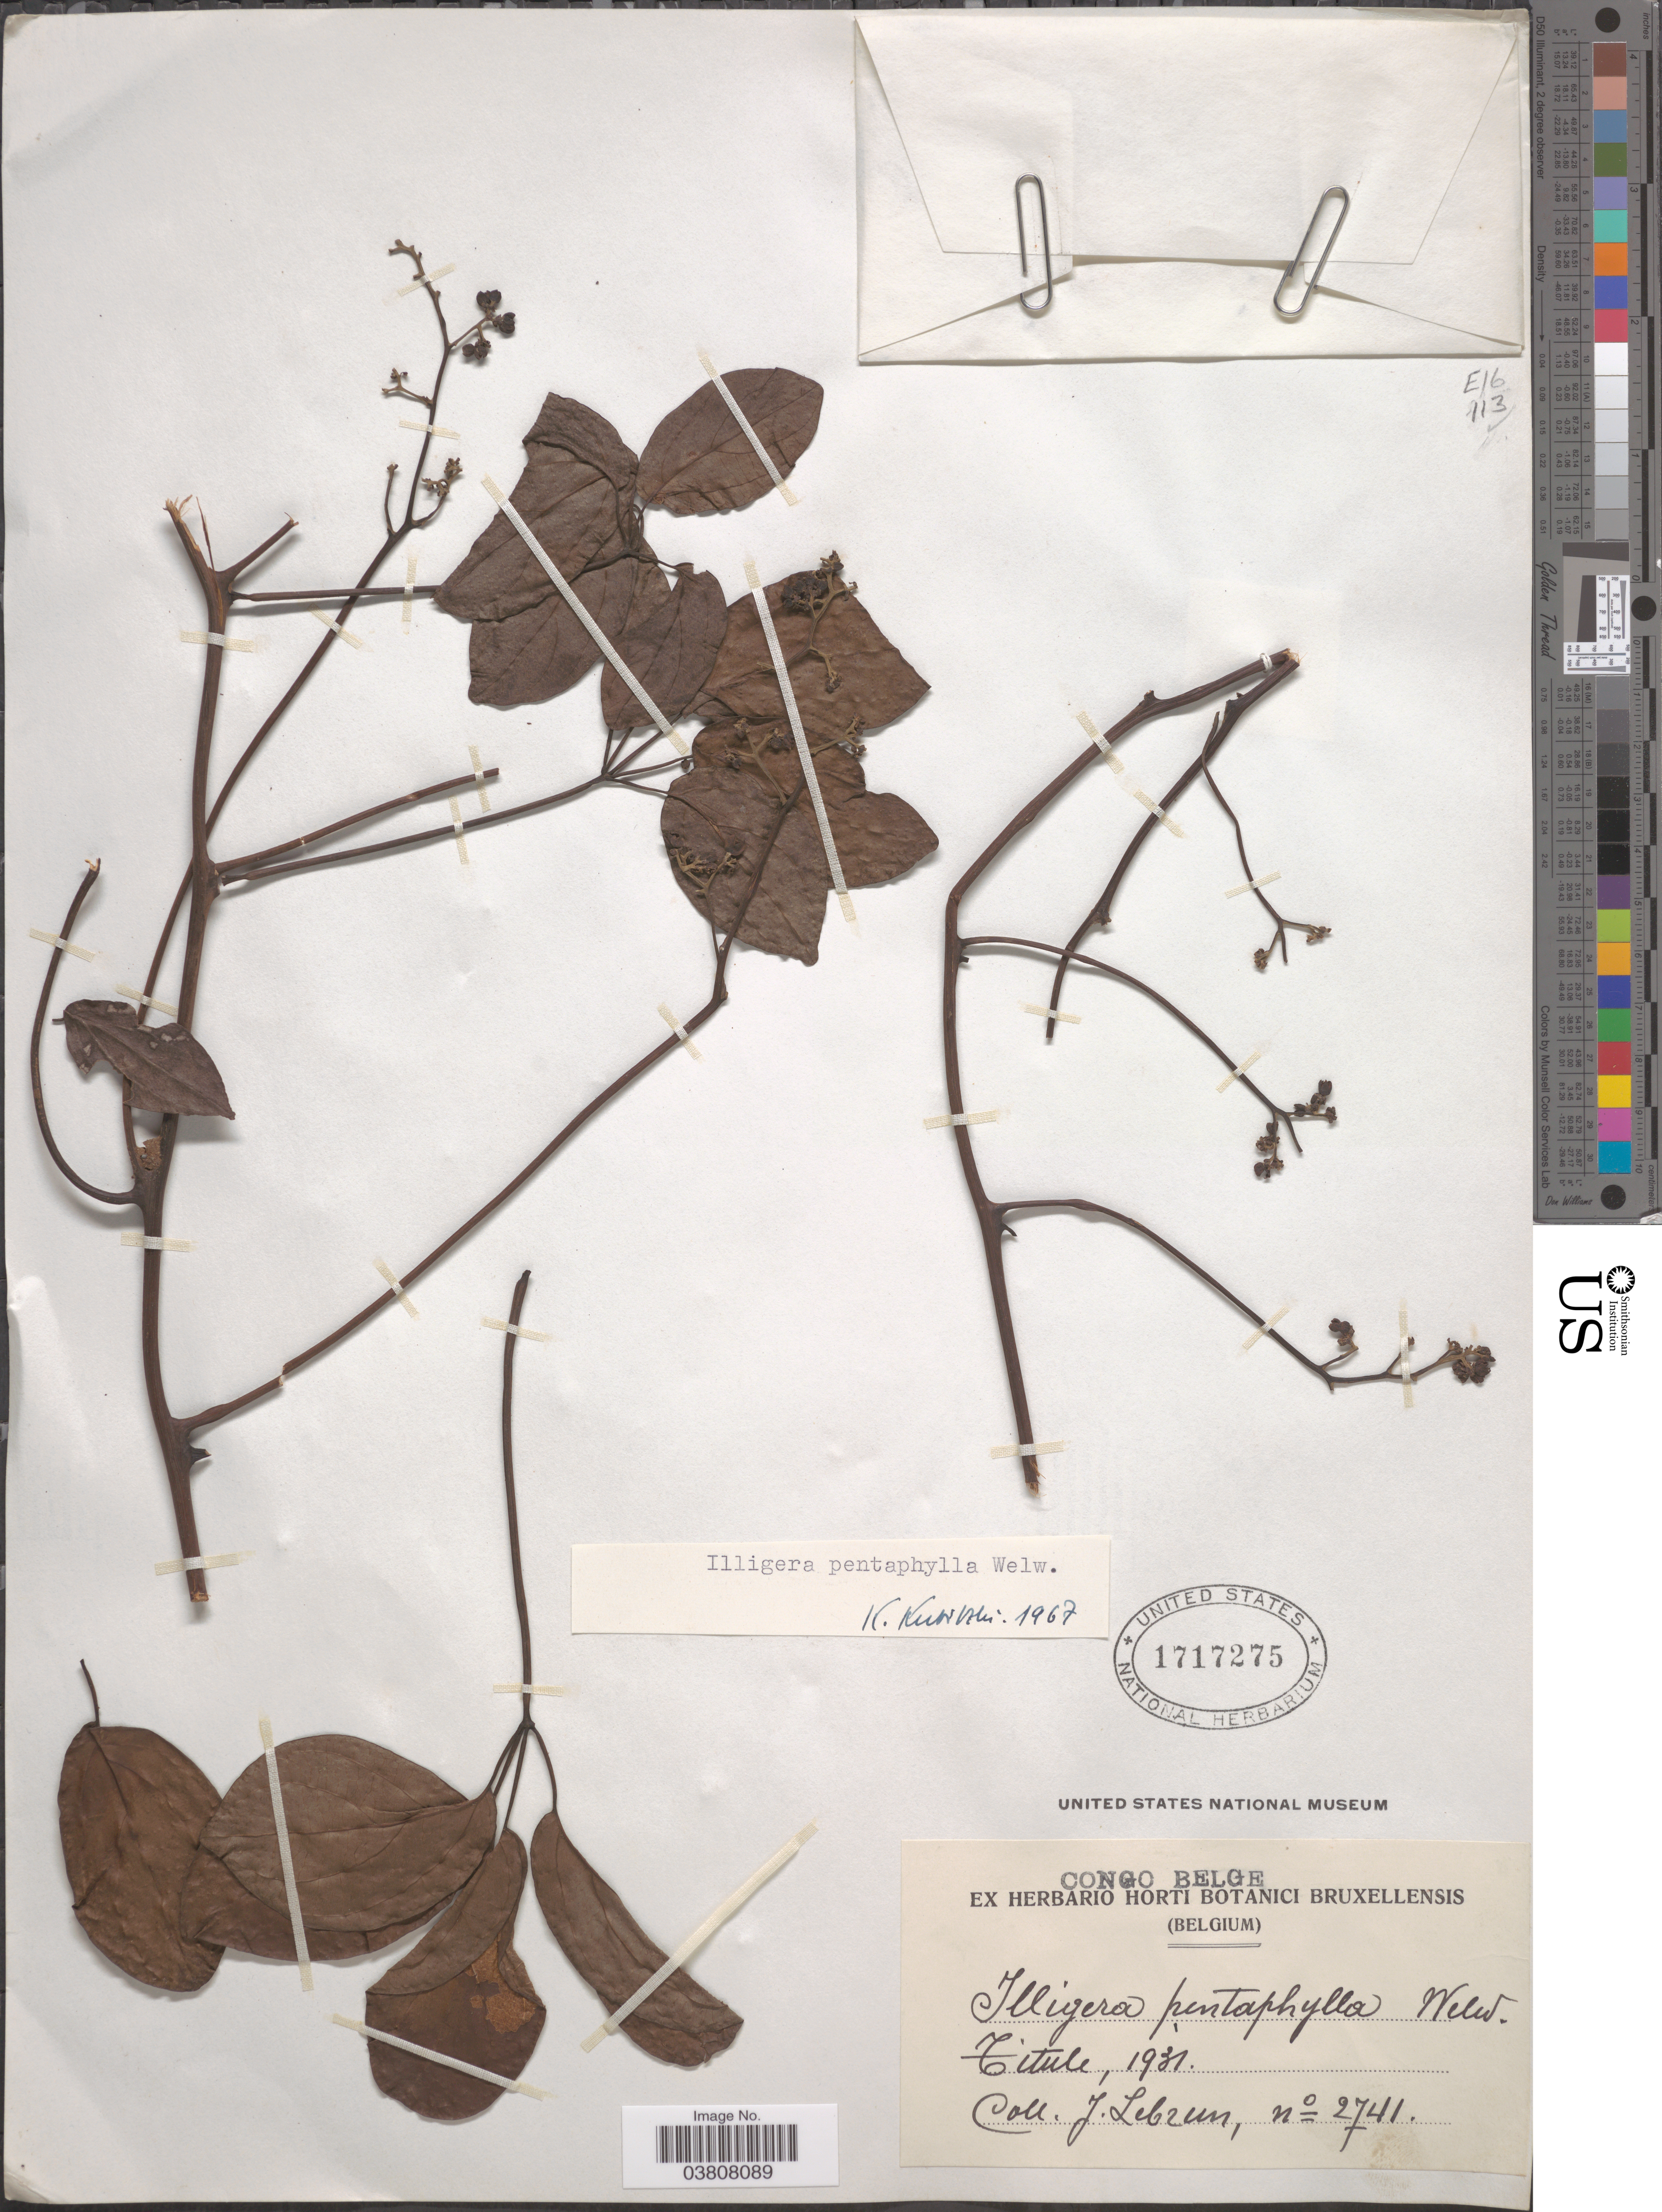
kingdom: Plantae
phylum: Tracheophyta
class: Magnoliopsida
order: Laurales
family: Hernandiaceae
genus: Illigera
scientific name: Illigera pentaphylla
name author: Welw.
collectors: J. A. Lebrun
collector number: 2741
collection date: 1931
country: Congo, Democratic Republic of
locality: Congo Belge. Fitule.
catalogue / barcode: US 1717275